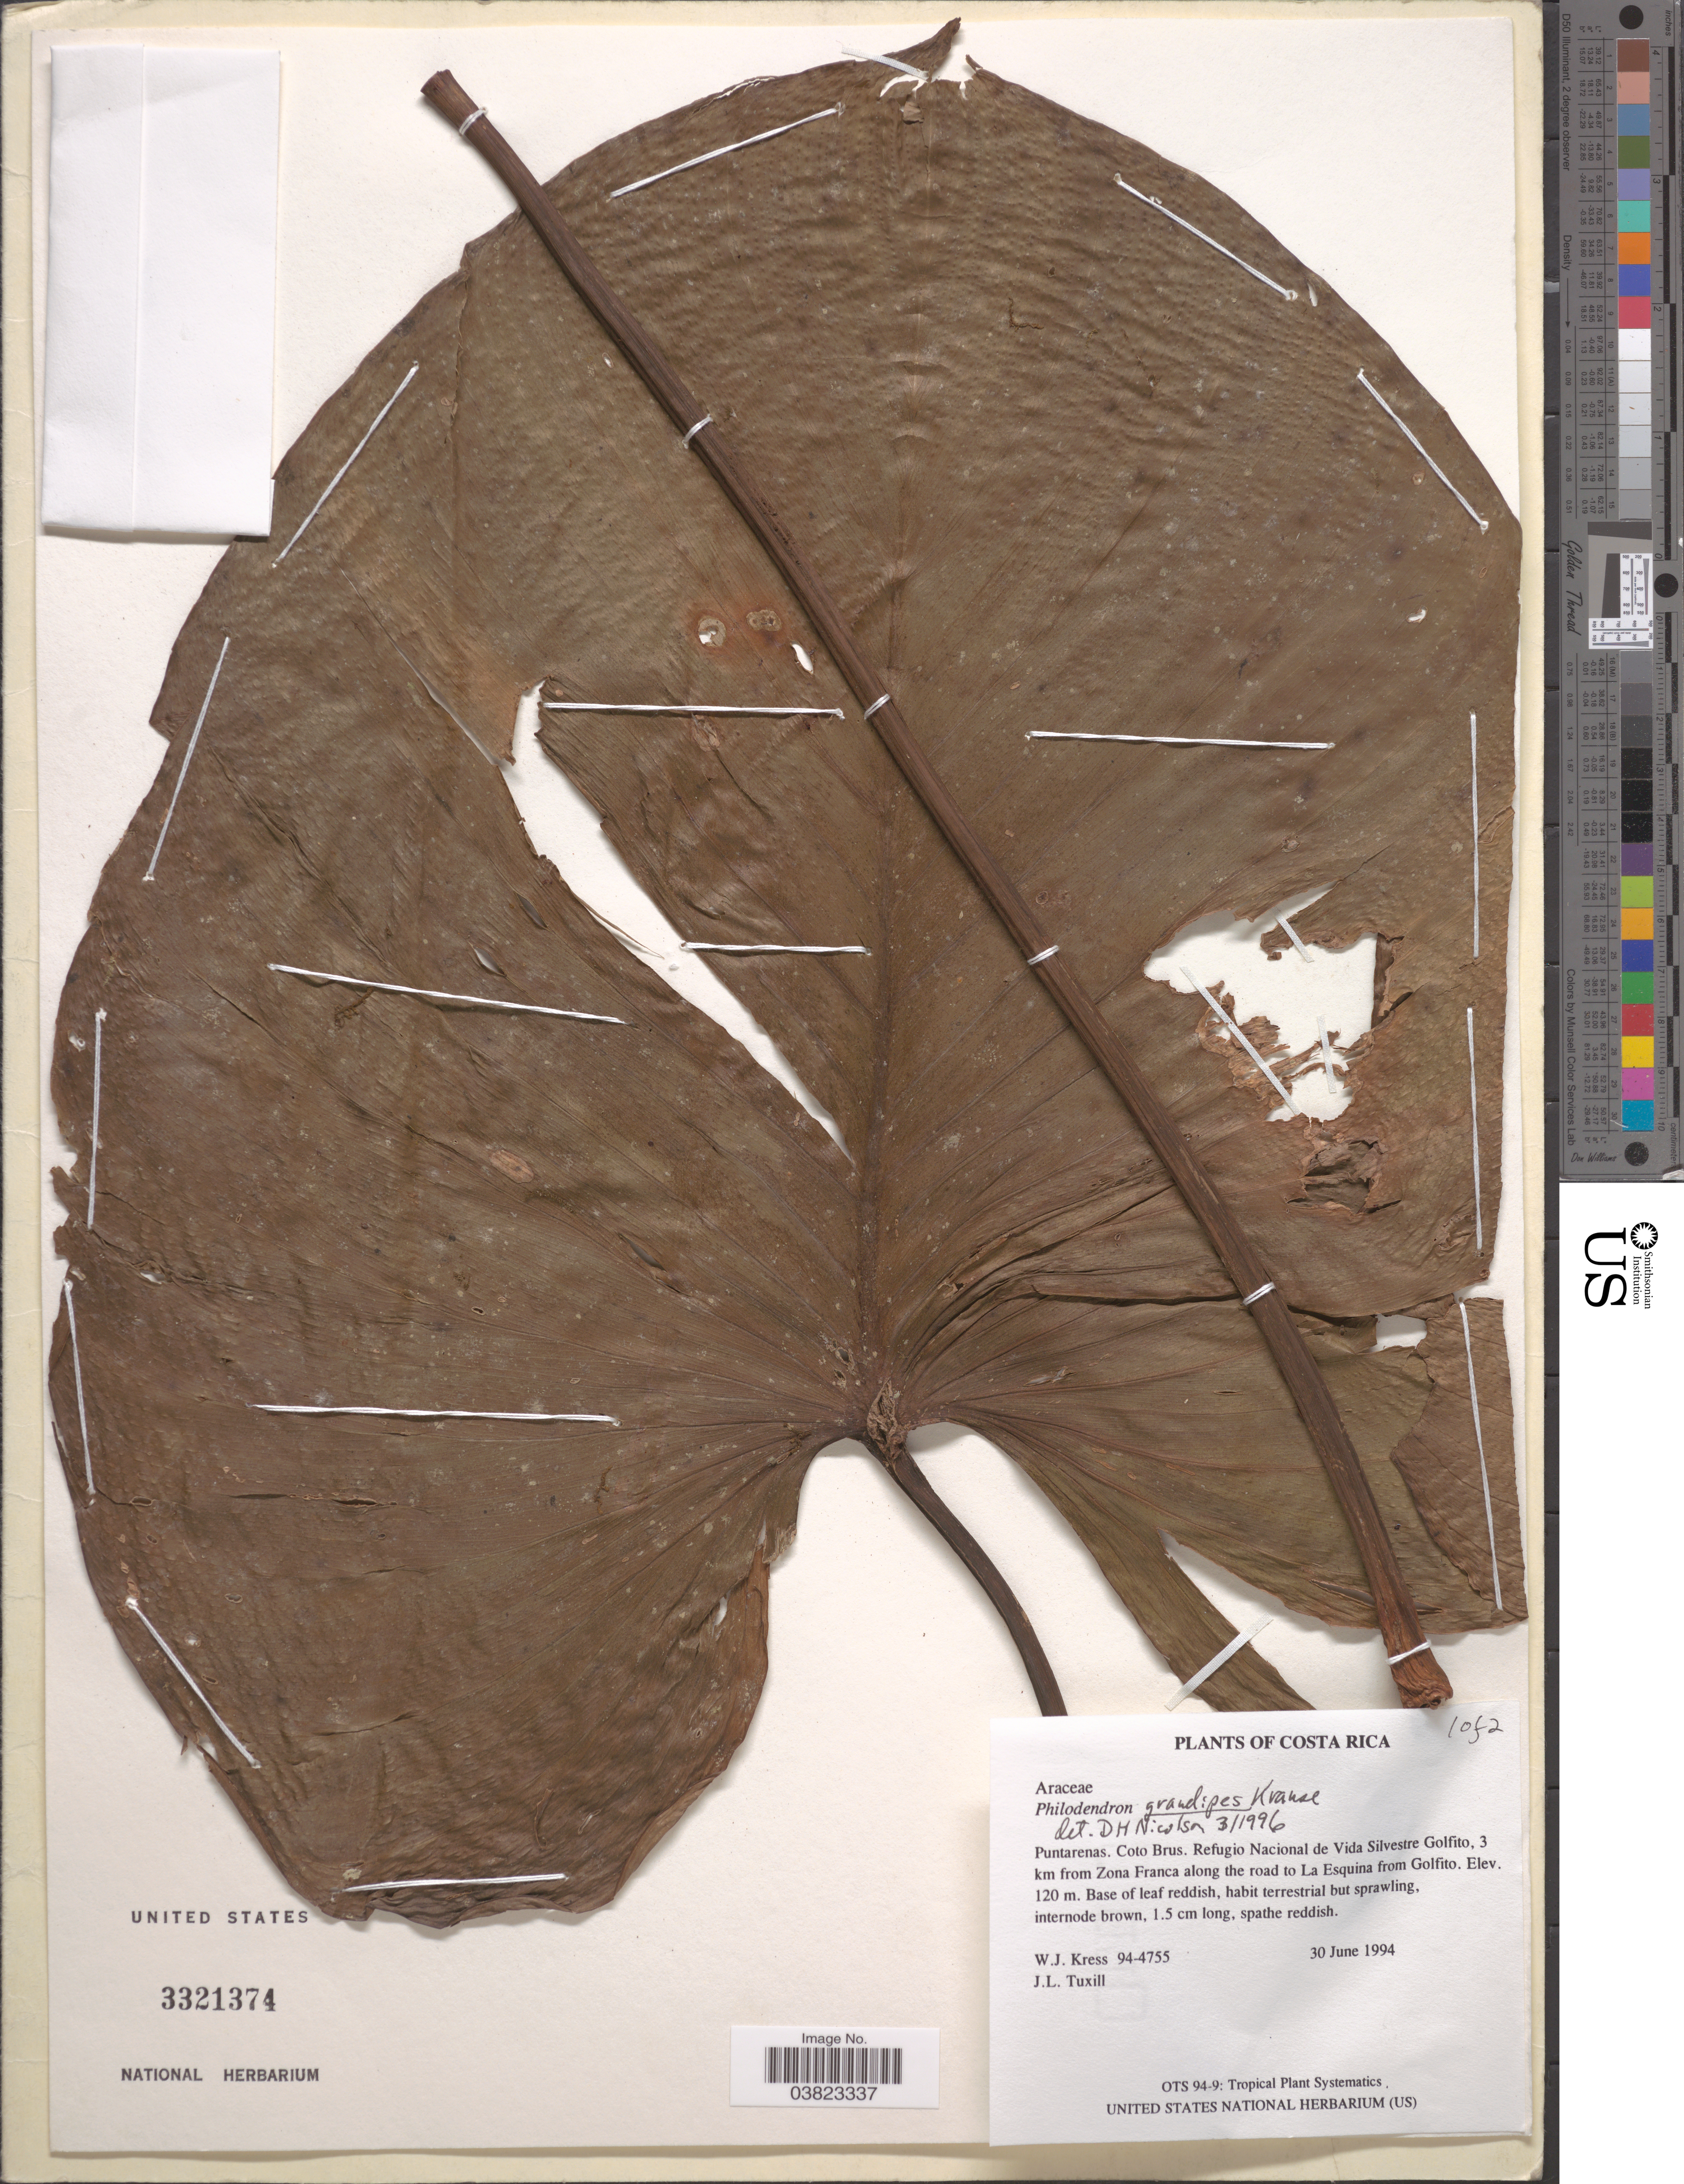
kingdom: Plantae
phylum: Tracheophyta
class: Liliopsida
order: Alismatales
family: Araceae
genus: Philodendron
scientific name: Philodendron grandipes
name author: K. Krause in Engl.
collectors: W. J. Kress & J. L. Tuxill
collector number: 94-4755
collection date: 1994-06-30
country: Costa Rica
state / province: Puntarenas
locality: Coto Brus. Refugio Nacional de Vida Silvestre Golfito, 3 km from Zona Franca along the road to La Esquina from Golfito.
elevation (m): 120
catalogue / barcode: US 3321374